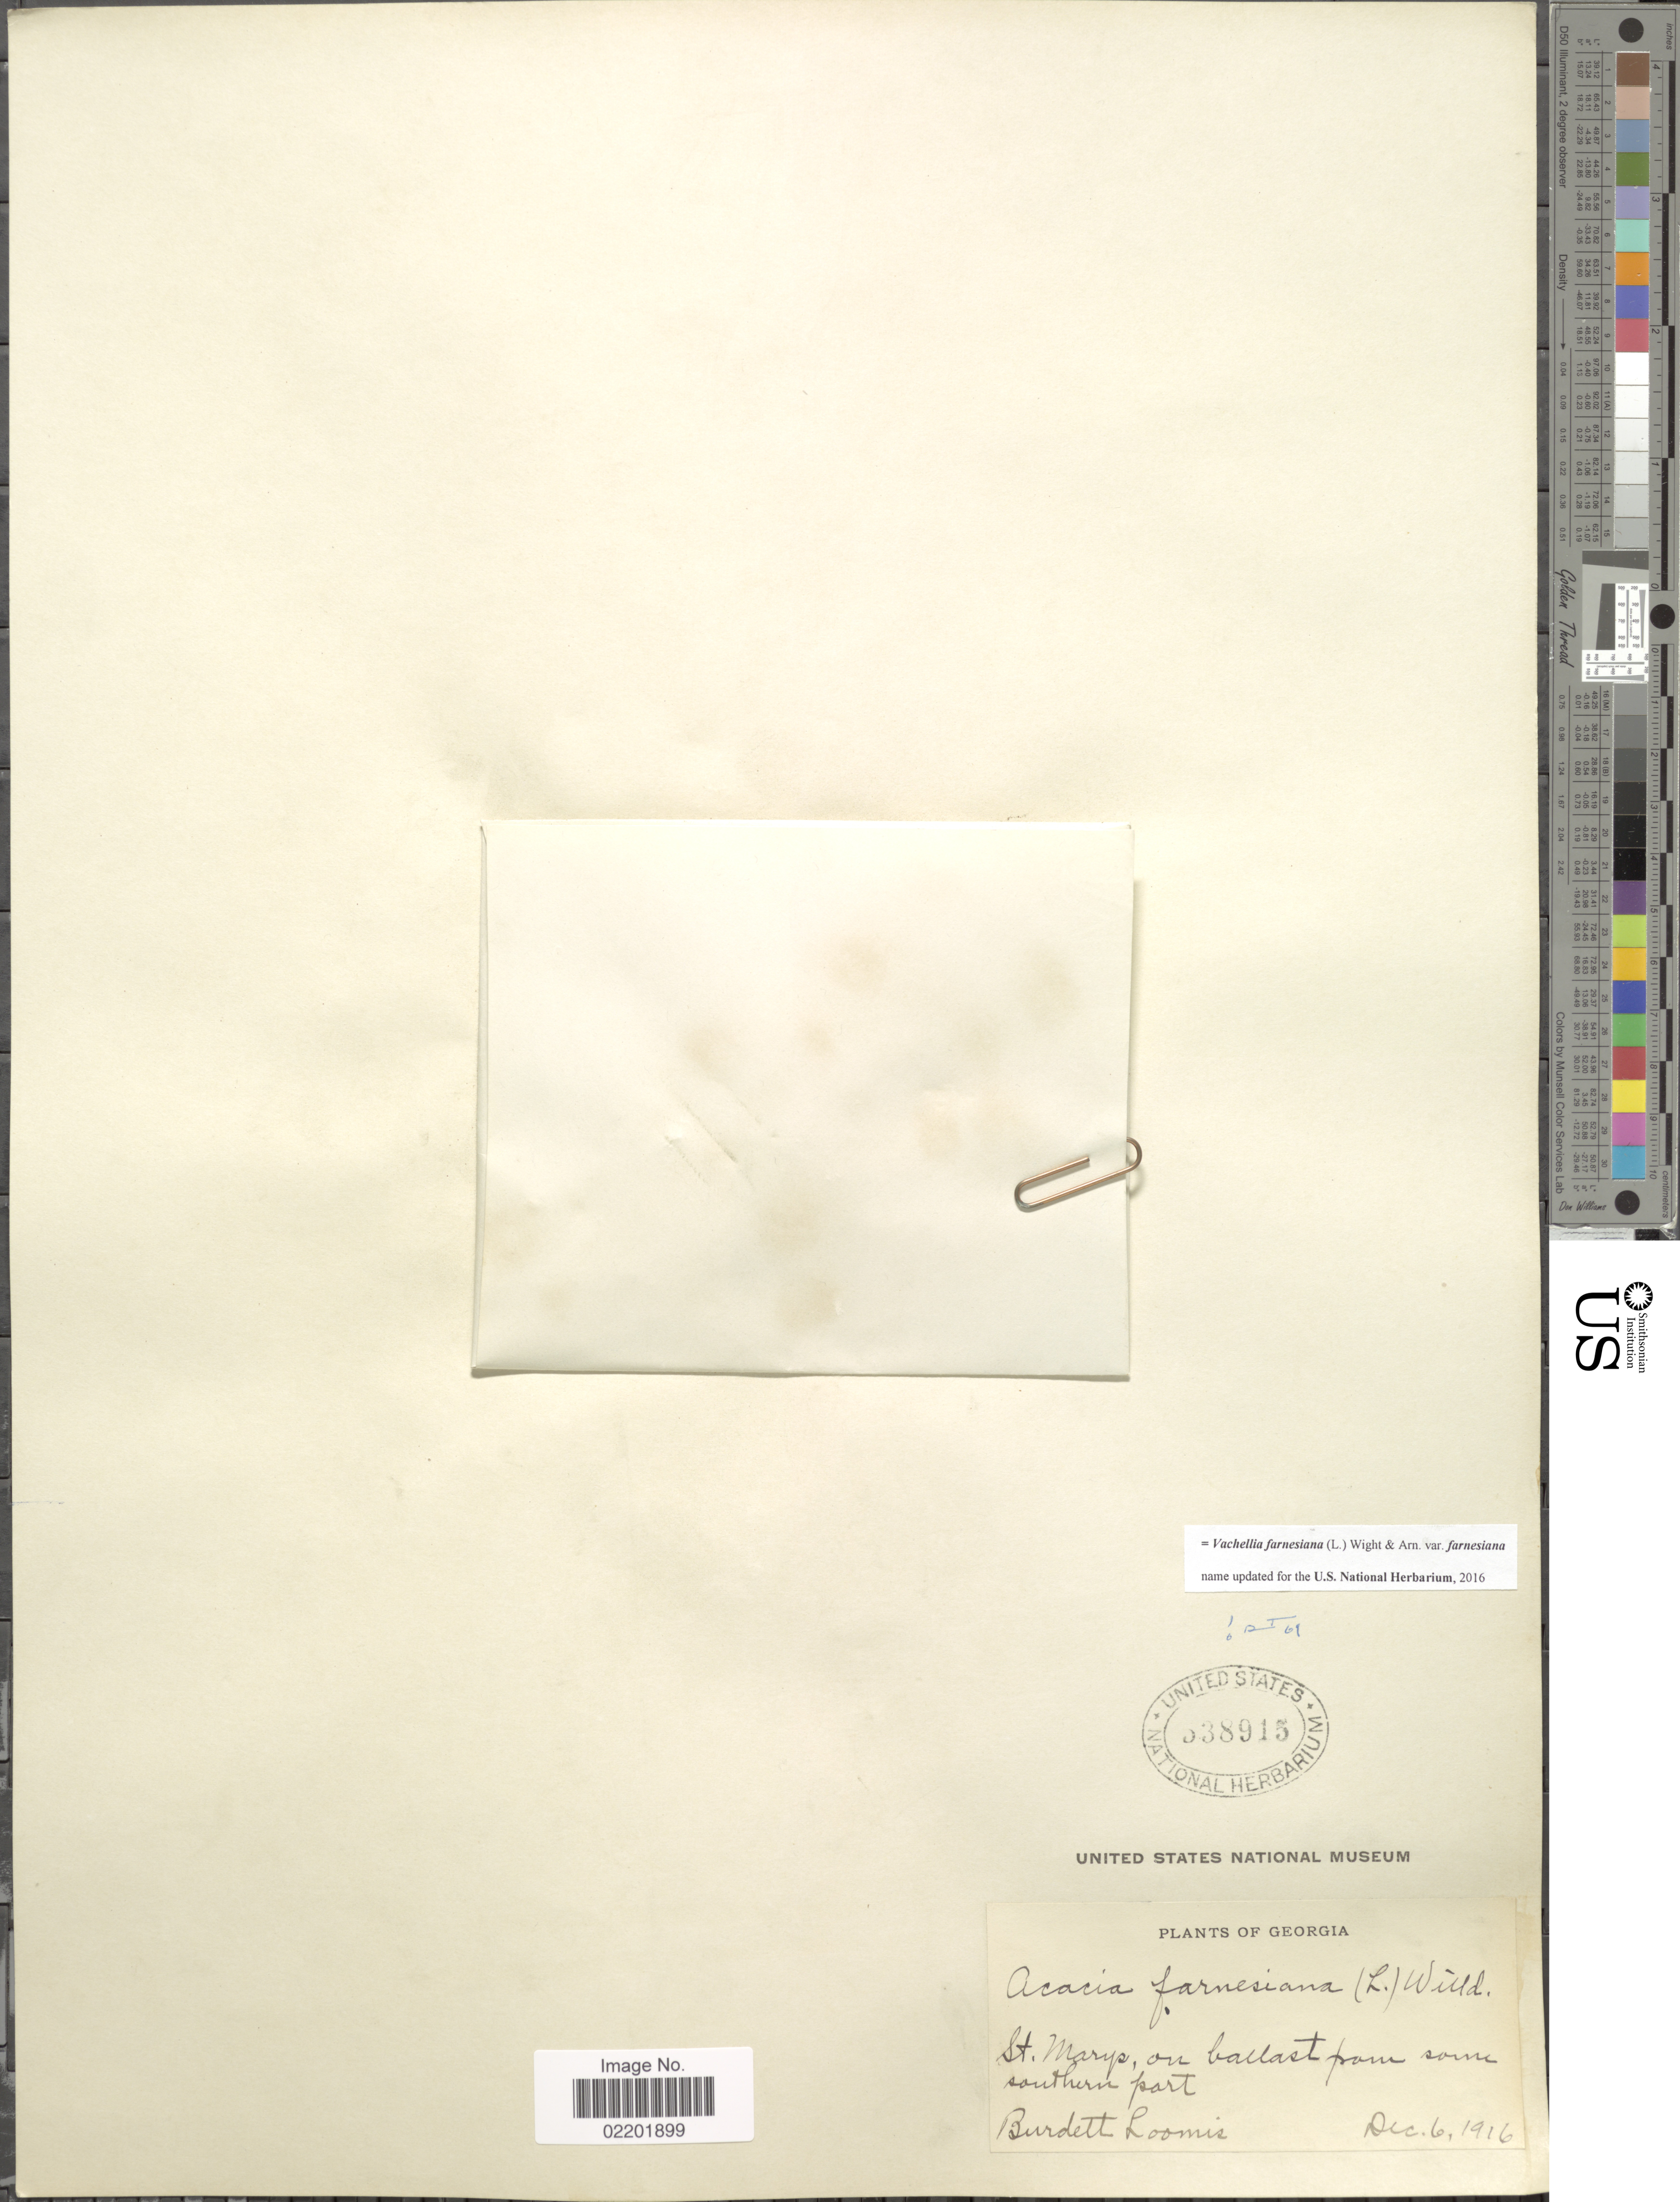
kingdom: Plantae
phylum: Tracheophyta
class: Magnoliopsida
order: Fabales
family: Fabaceae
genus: Vachellia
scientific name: Vachellia farnesiana var. farnesiana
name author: (L.) Wight & Arn.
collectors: B. Loomis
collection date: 1916-12-06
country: United States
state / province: Georgia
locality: St. Marys, on ballast from some southern part